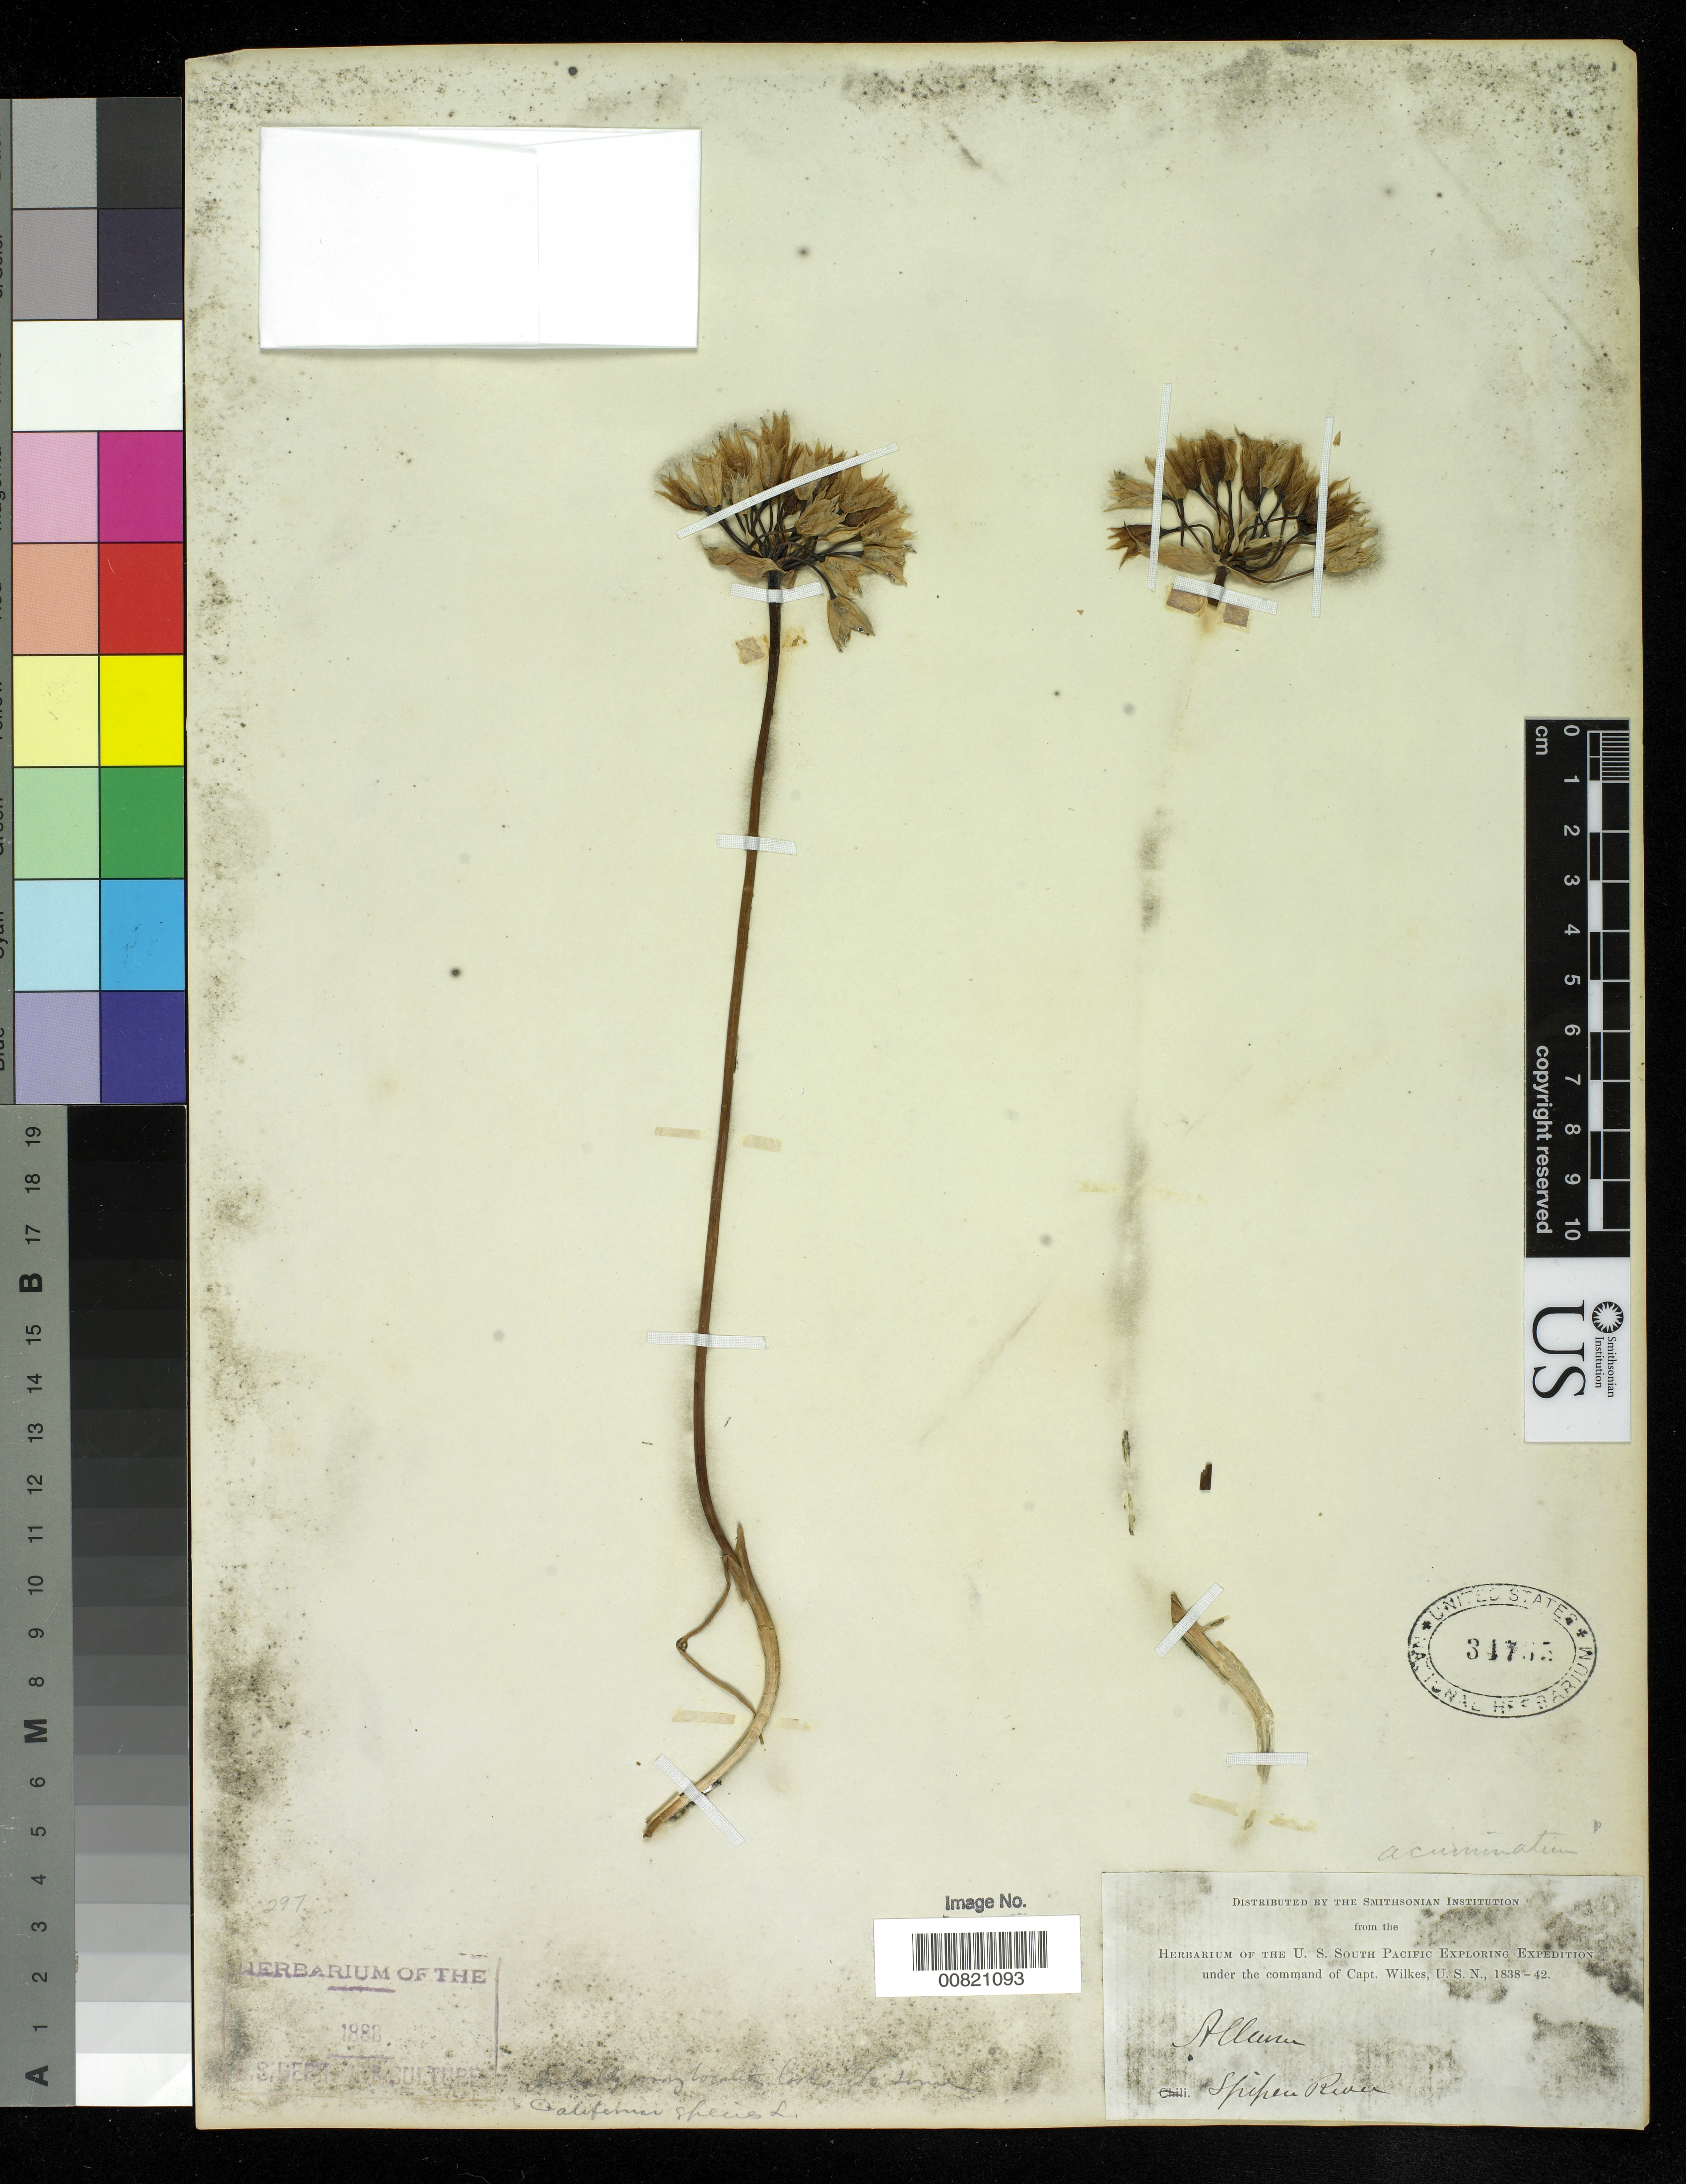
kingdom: Plantae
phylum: Tracheophyta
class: Liliopsida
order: Asparagales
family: Amaryllidaceae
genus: Allium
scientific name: Allium acuminatum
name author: Hook.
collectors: Wilkes Explor. Exped.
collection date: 1838/1842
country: United States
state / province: Washington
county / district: Yakima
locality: Spipen River (= Naches R.)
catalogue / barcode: US 34735